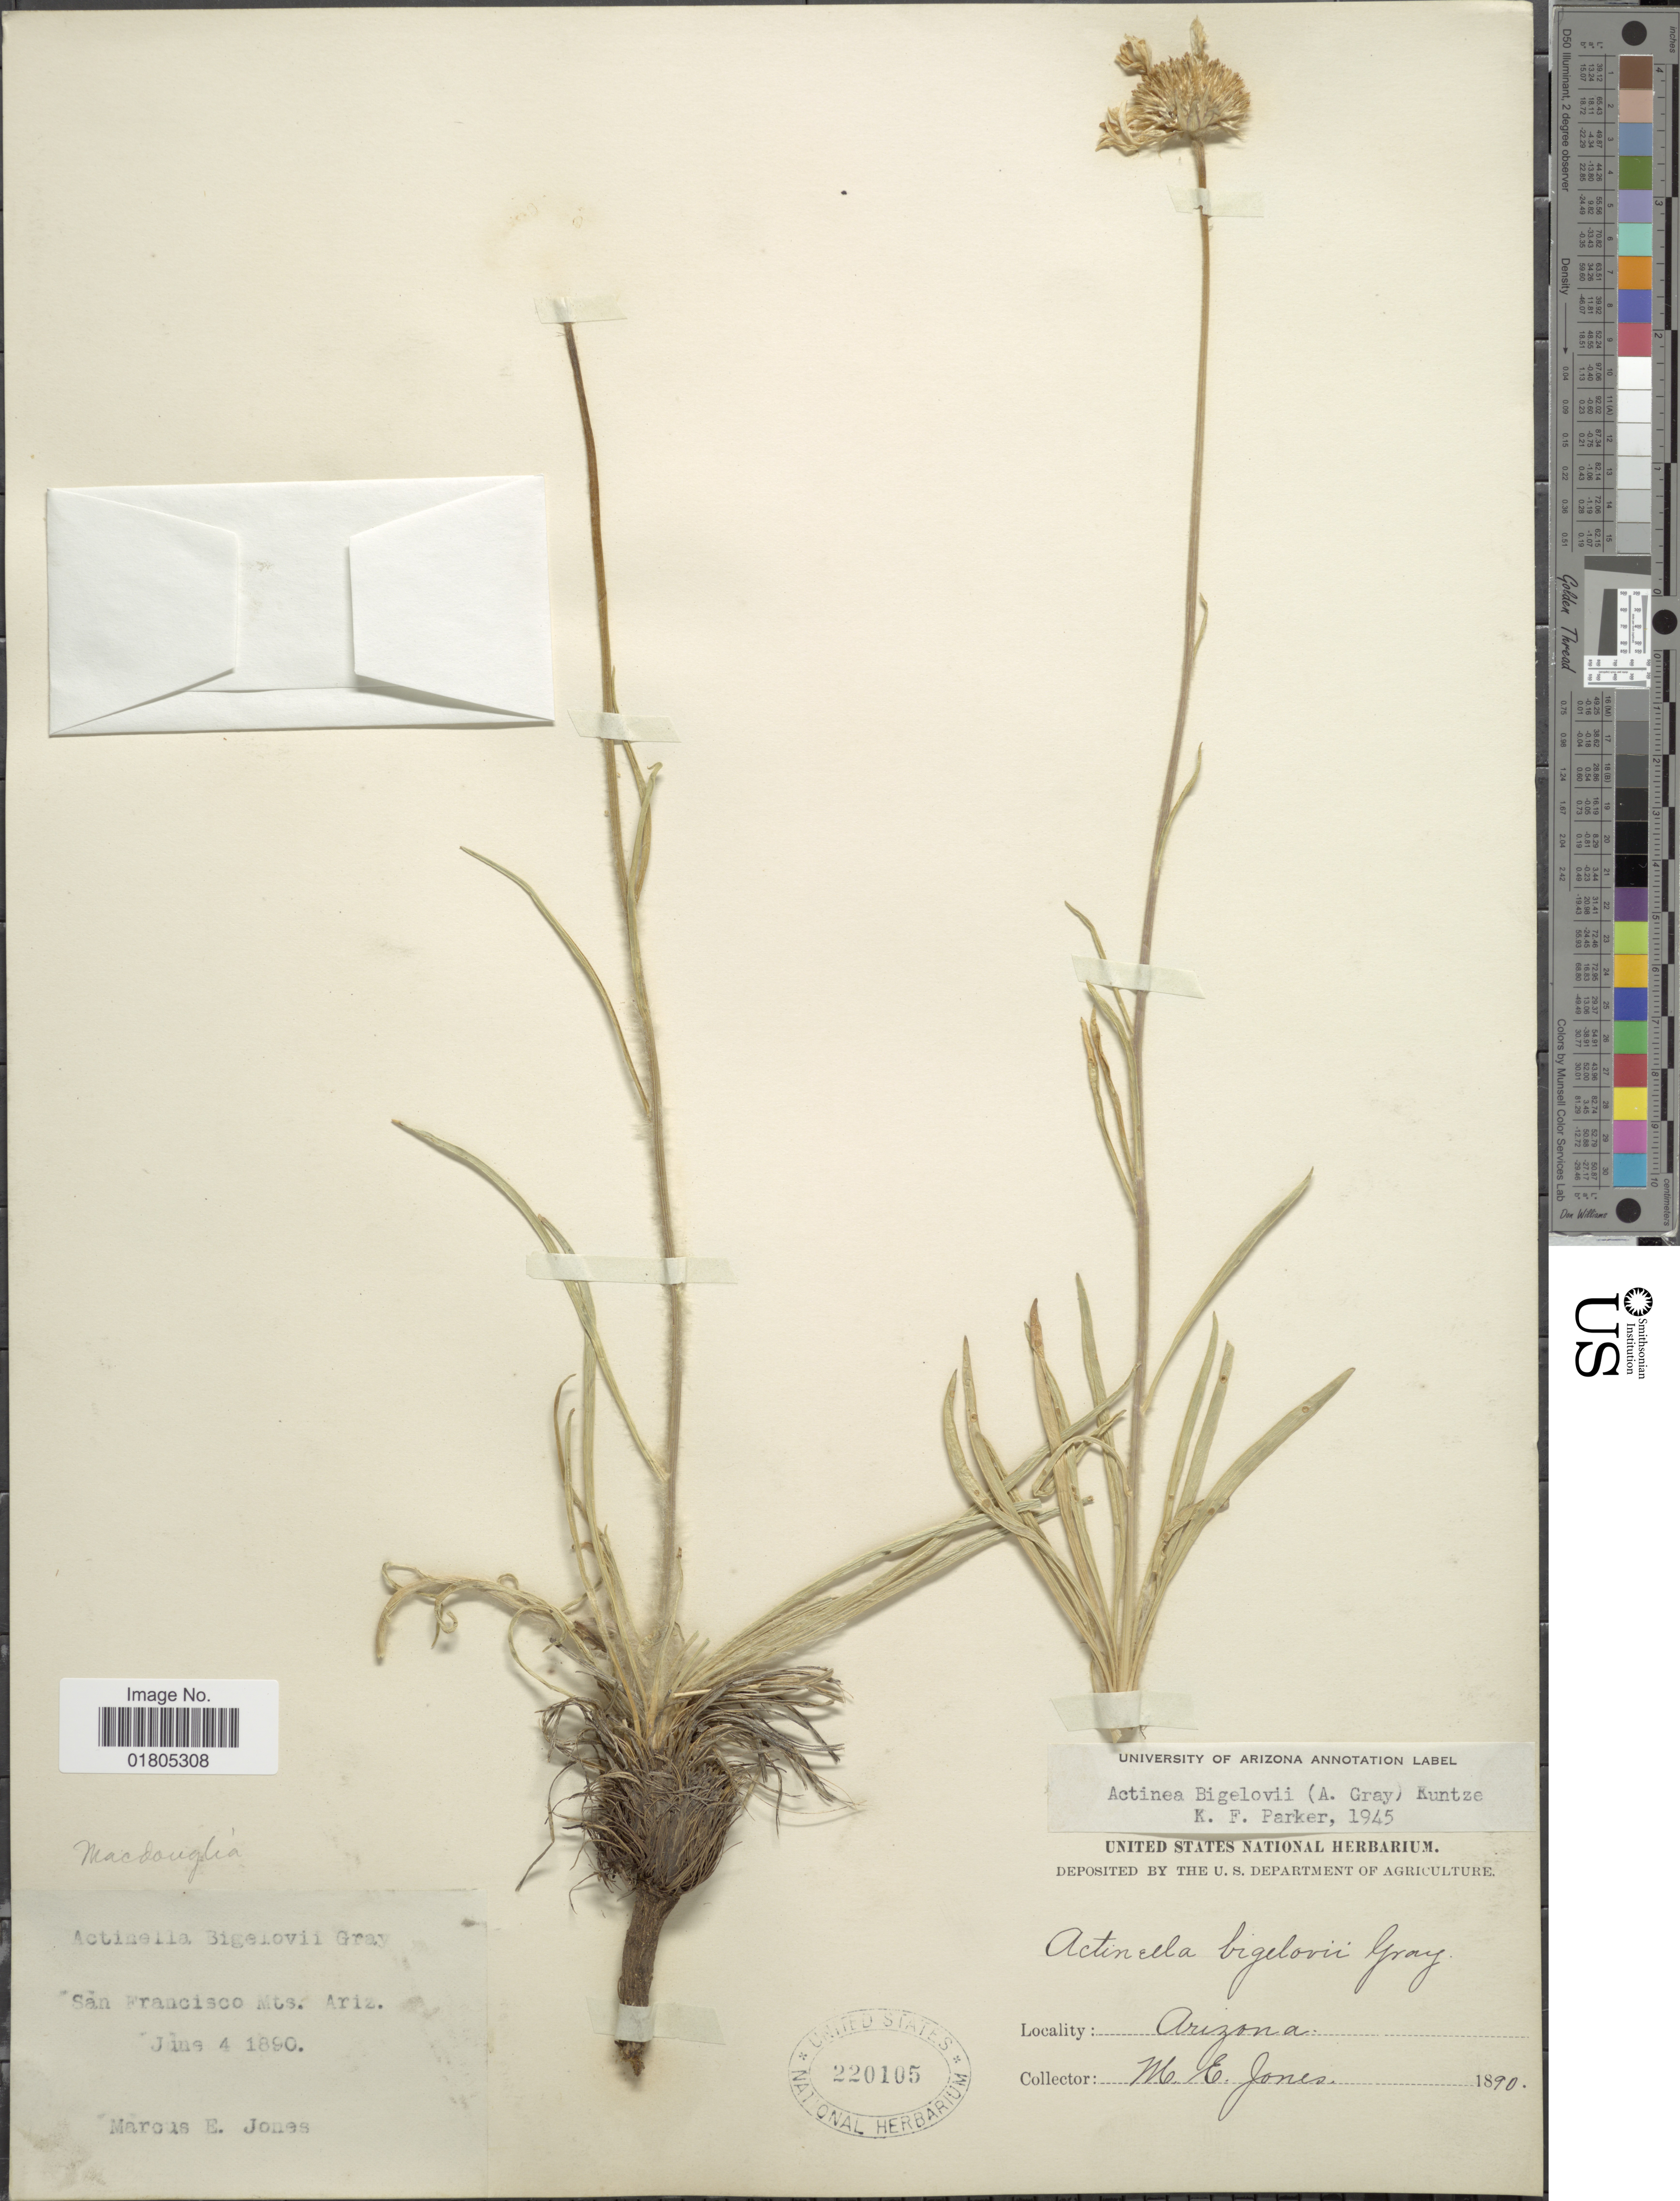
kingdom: Plantae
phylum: Tracheophyta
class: Magnoliopsida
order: Asterales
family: Asteraceae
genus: Actinea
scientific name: Actinea bigelovii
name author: (A. Gray) Kuntze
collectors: M. E. Jones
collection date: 1890-06-04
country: United States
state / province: Arizona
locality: San Francisco Mts.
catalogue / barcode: US 220105